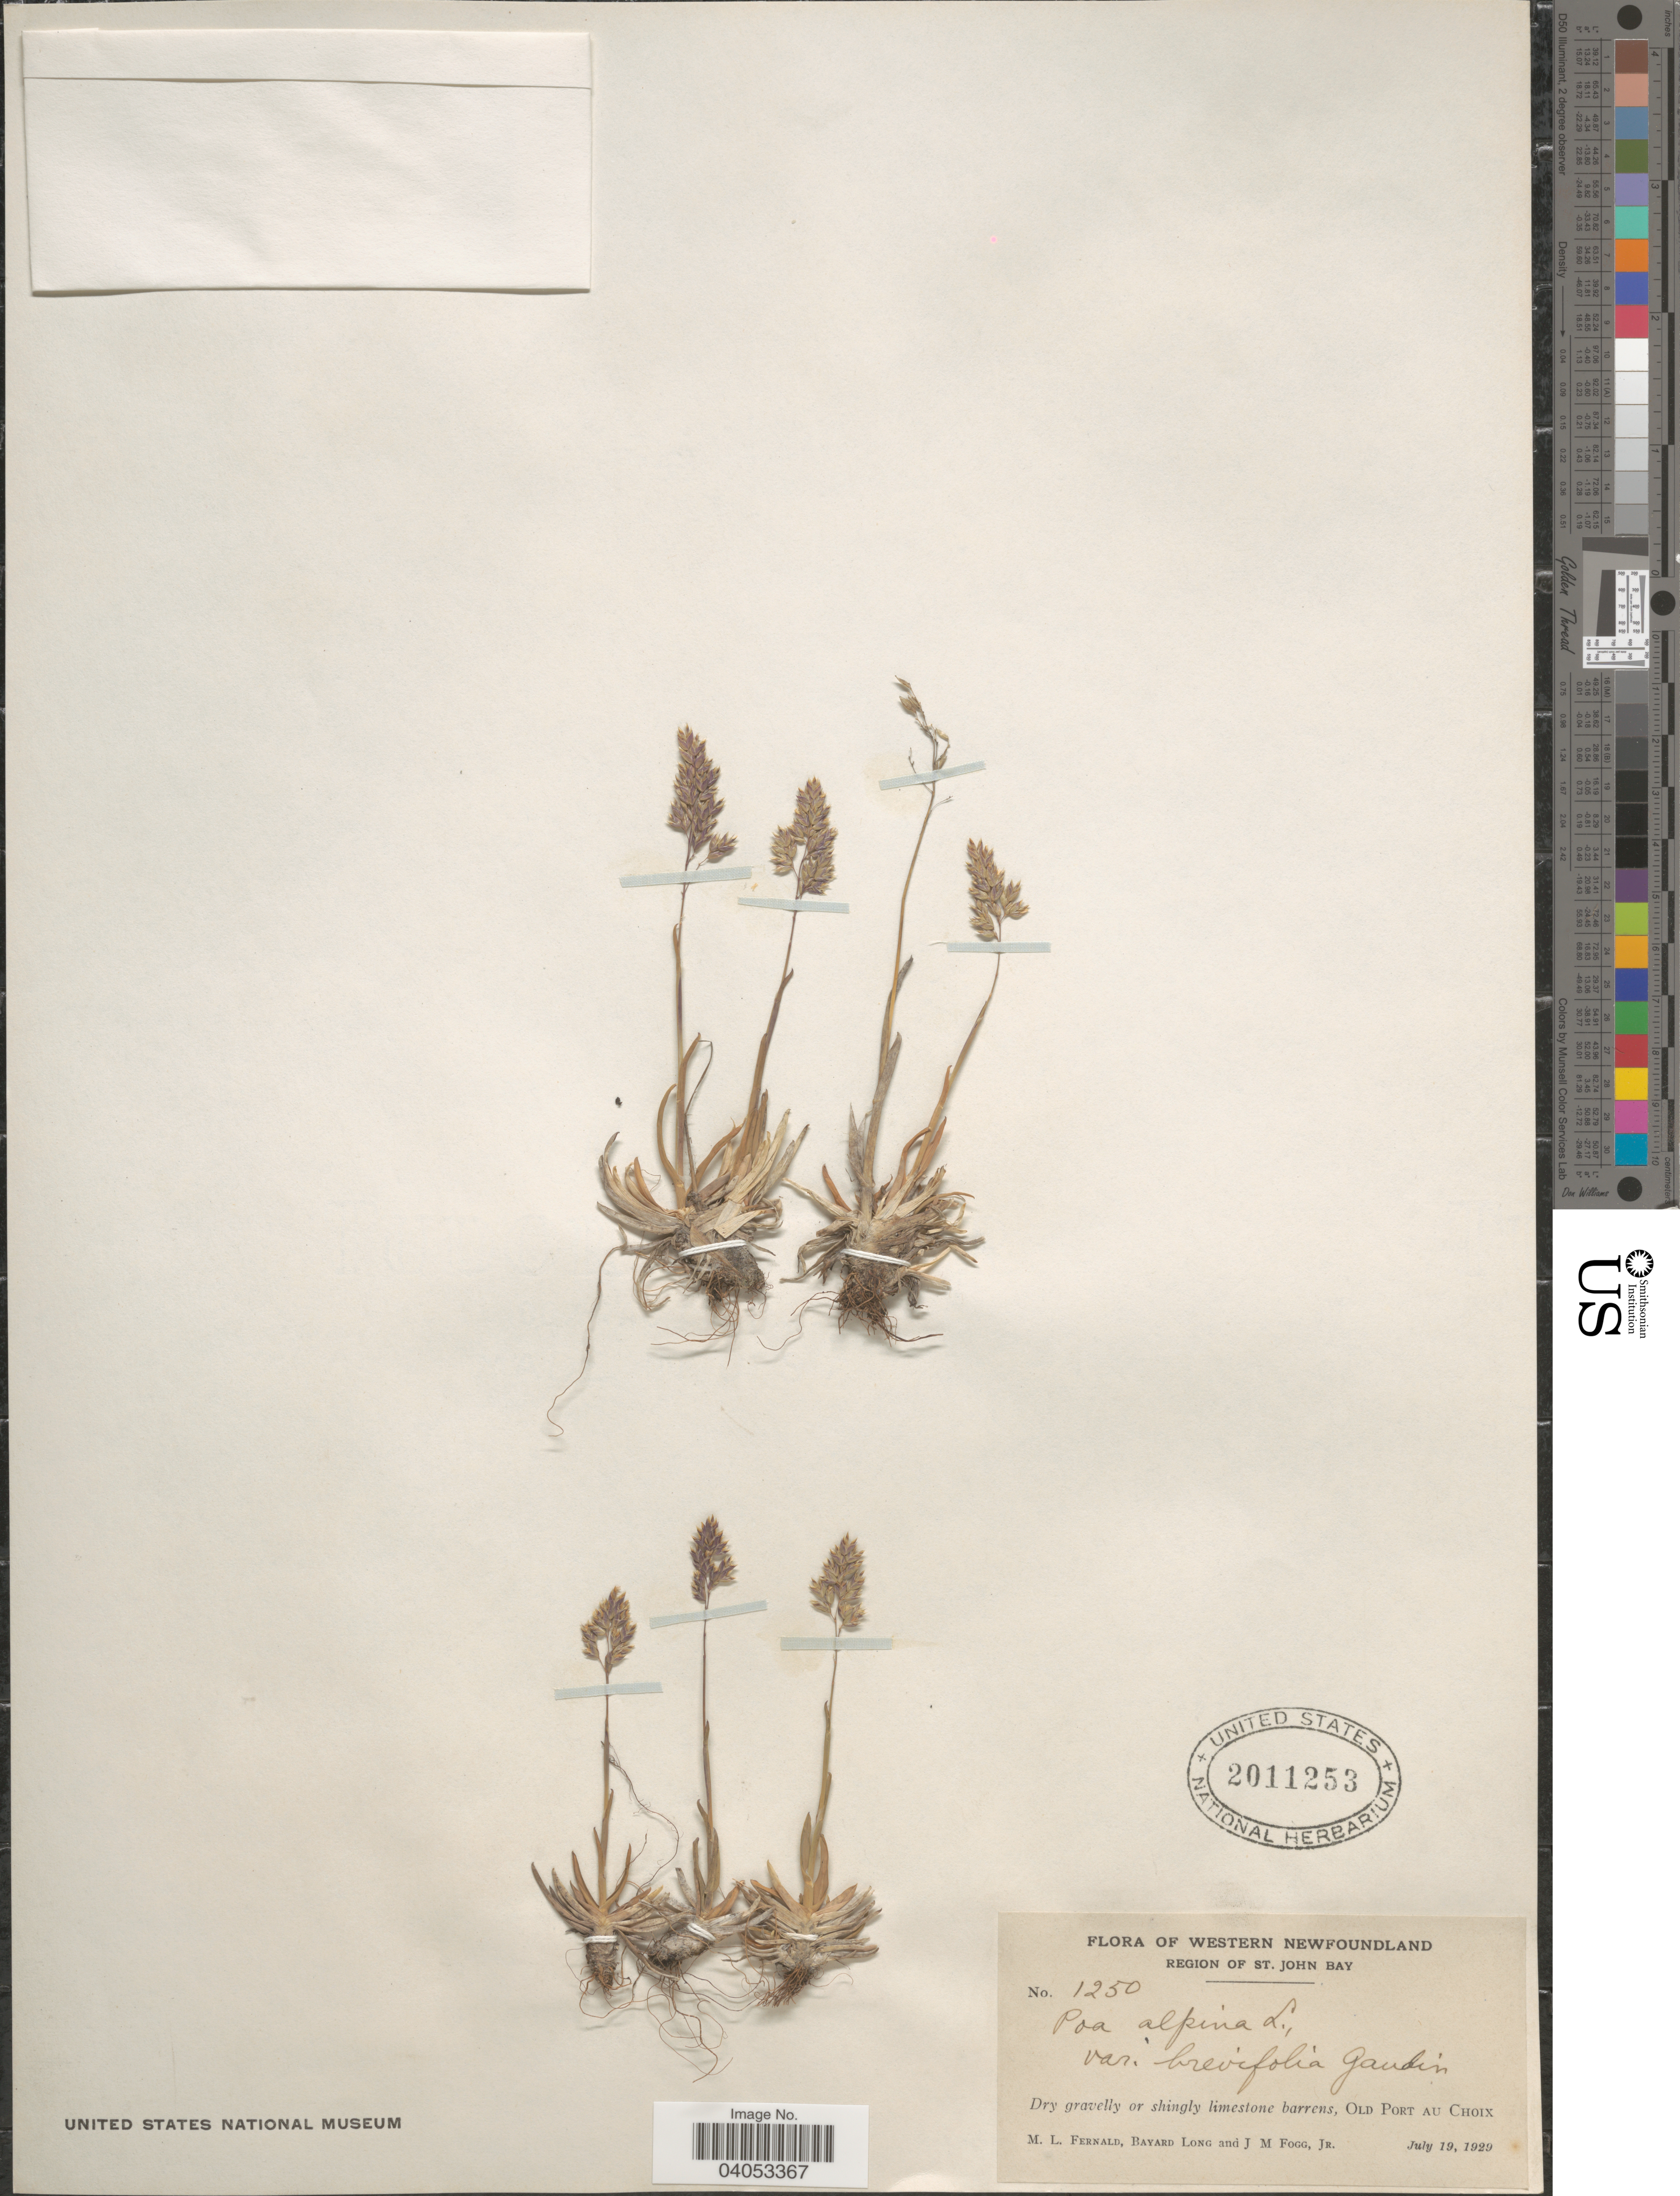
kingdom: Plantae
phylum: Tracheophyta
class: Liliopsida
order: Poales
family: Poaceae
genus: Poa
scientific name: Poa alpina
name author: L.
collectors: M. L. Fernald, B. Long & J. Fogg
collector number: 1250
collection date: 1929-07-19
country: Canada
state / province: Newfoundland and Labrador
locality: Western Newfoundland. Region of St. John Bay. Old Port au Choix.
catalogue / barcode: US 2011253